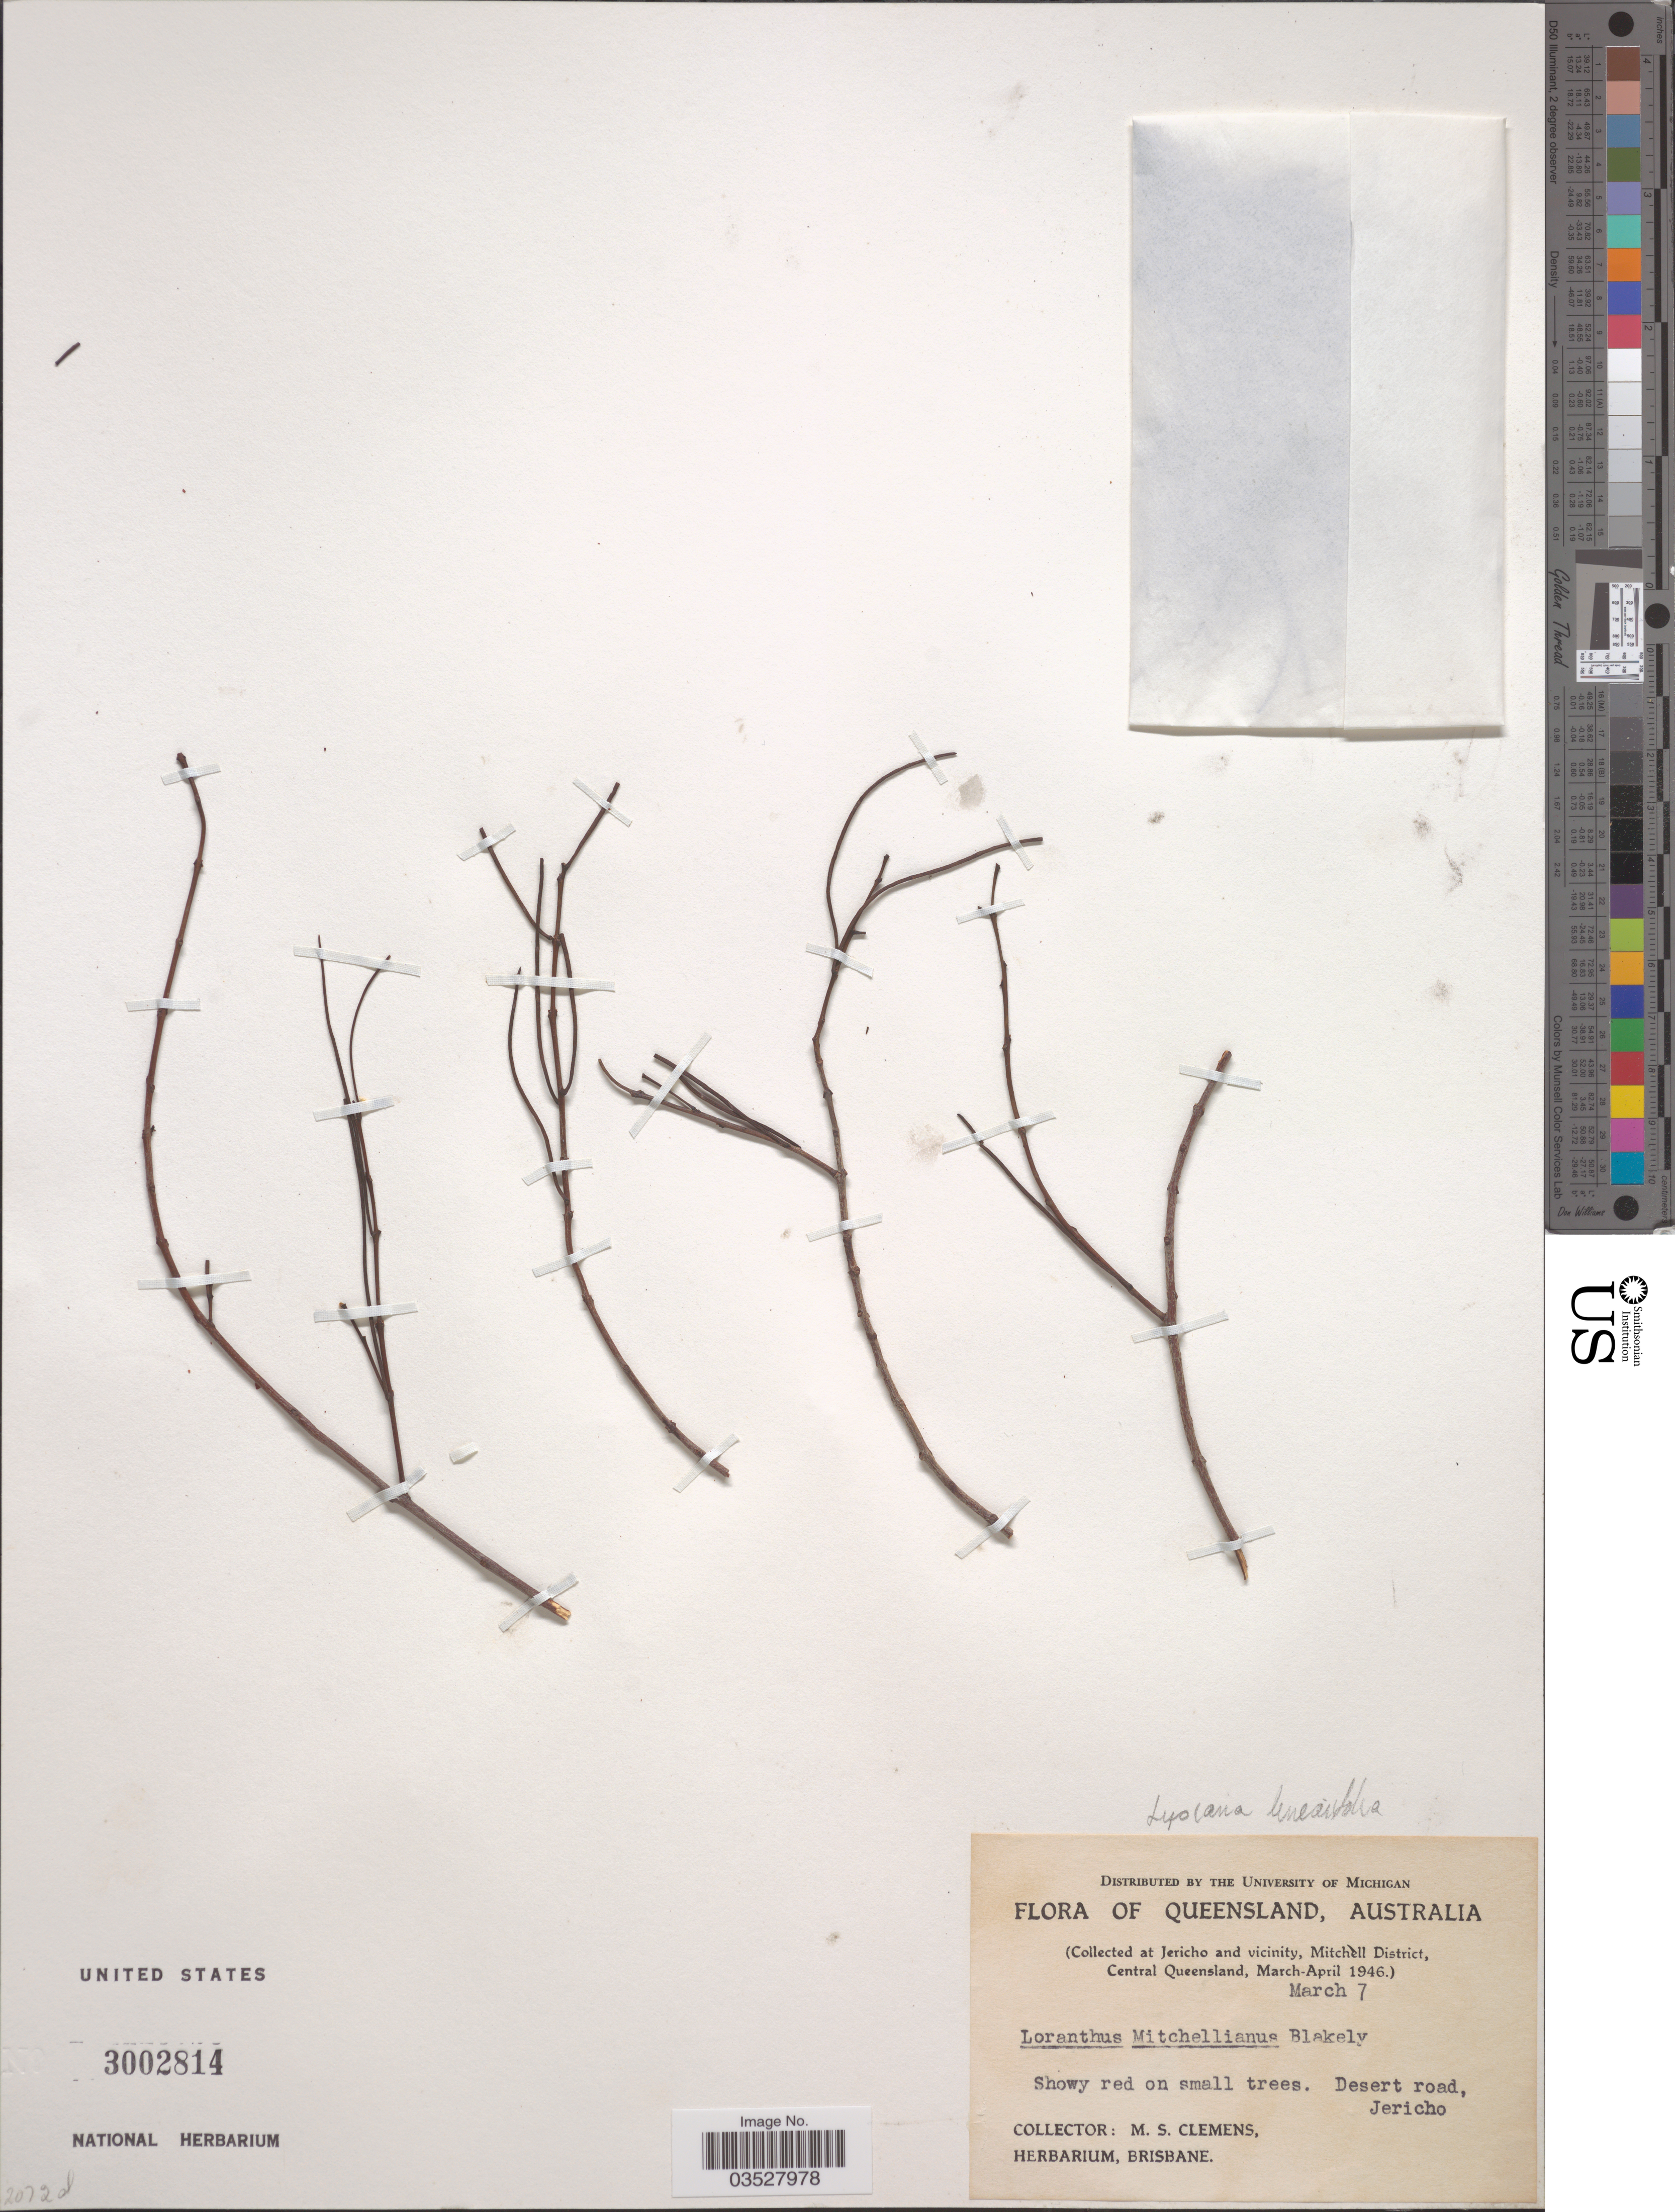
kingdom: Plantae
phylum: Tracheophyta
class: Magnoliopsida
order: Santalales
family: Loranthaceae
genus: Lysiana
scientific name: Lysiana linearifolia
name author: Tiegh.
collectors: M. S. Clemens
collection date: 1946-03-07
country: Australia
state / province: Queensland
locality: At Jericho and vicinity, Mitchell District, Central Queensland. Desert road, Jericho.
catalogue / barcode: US 3002814